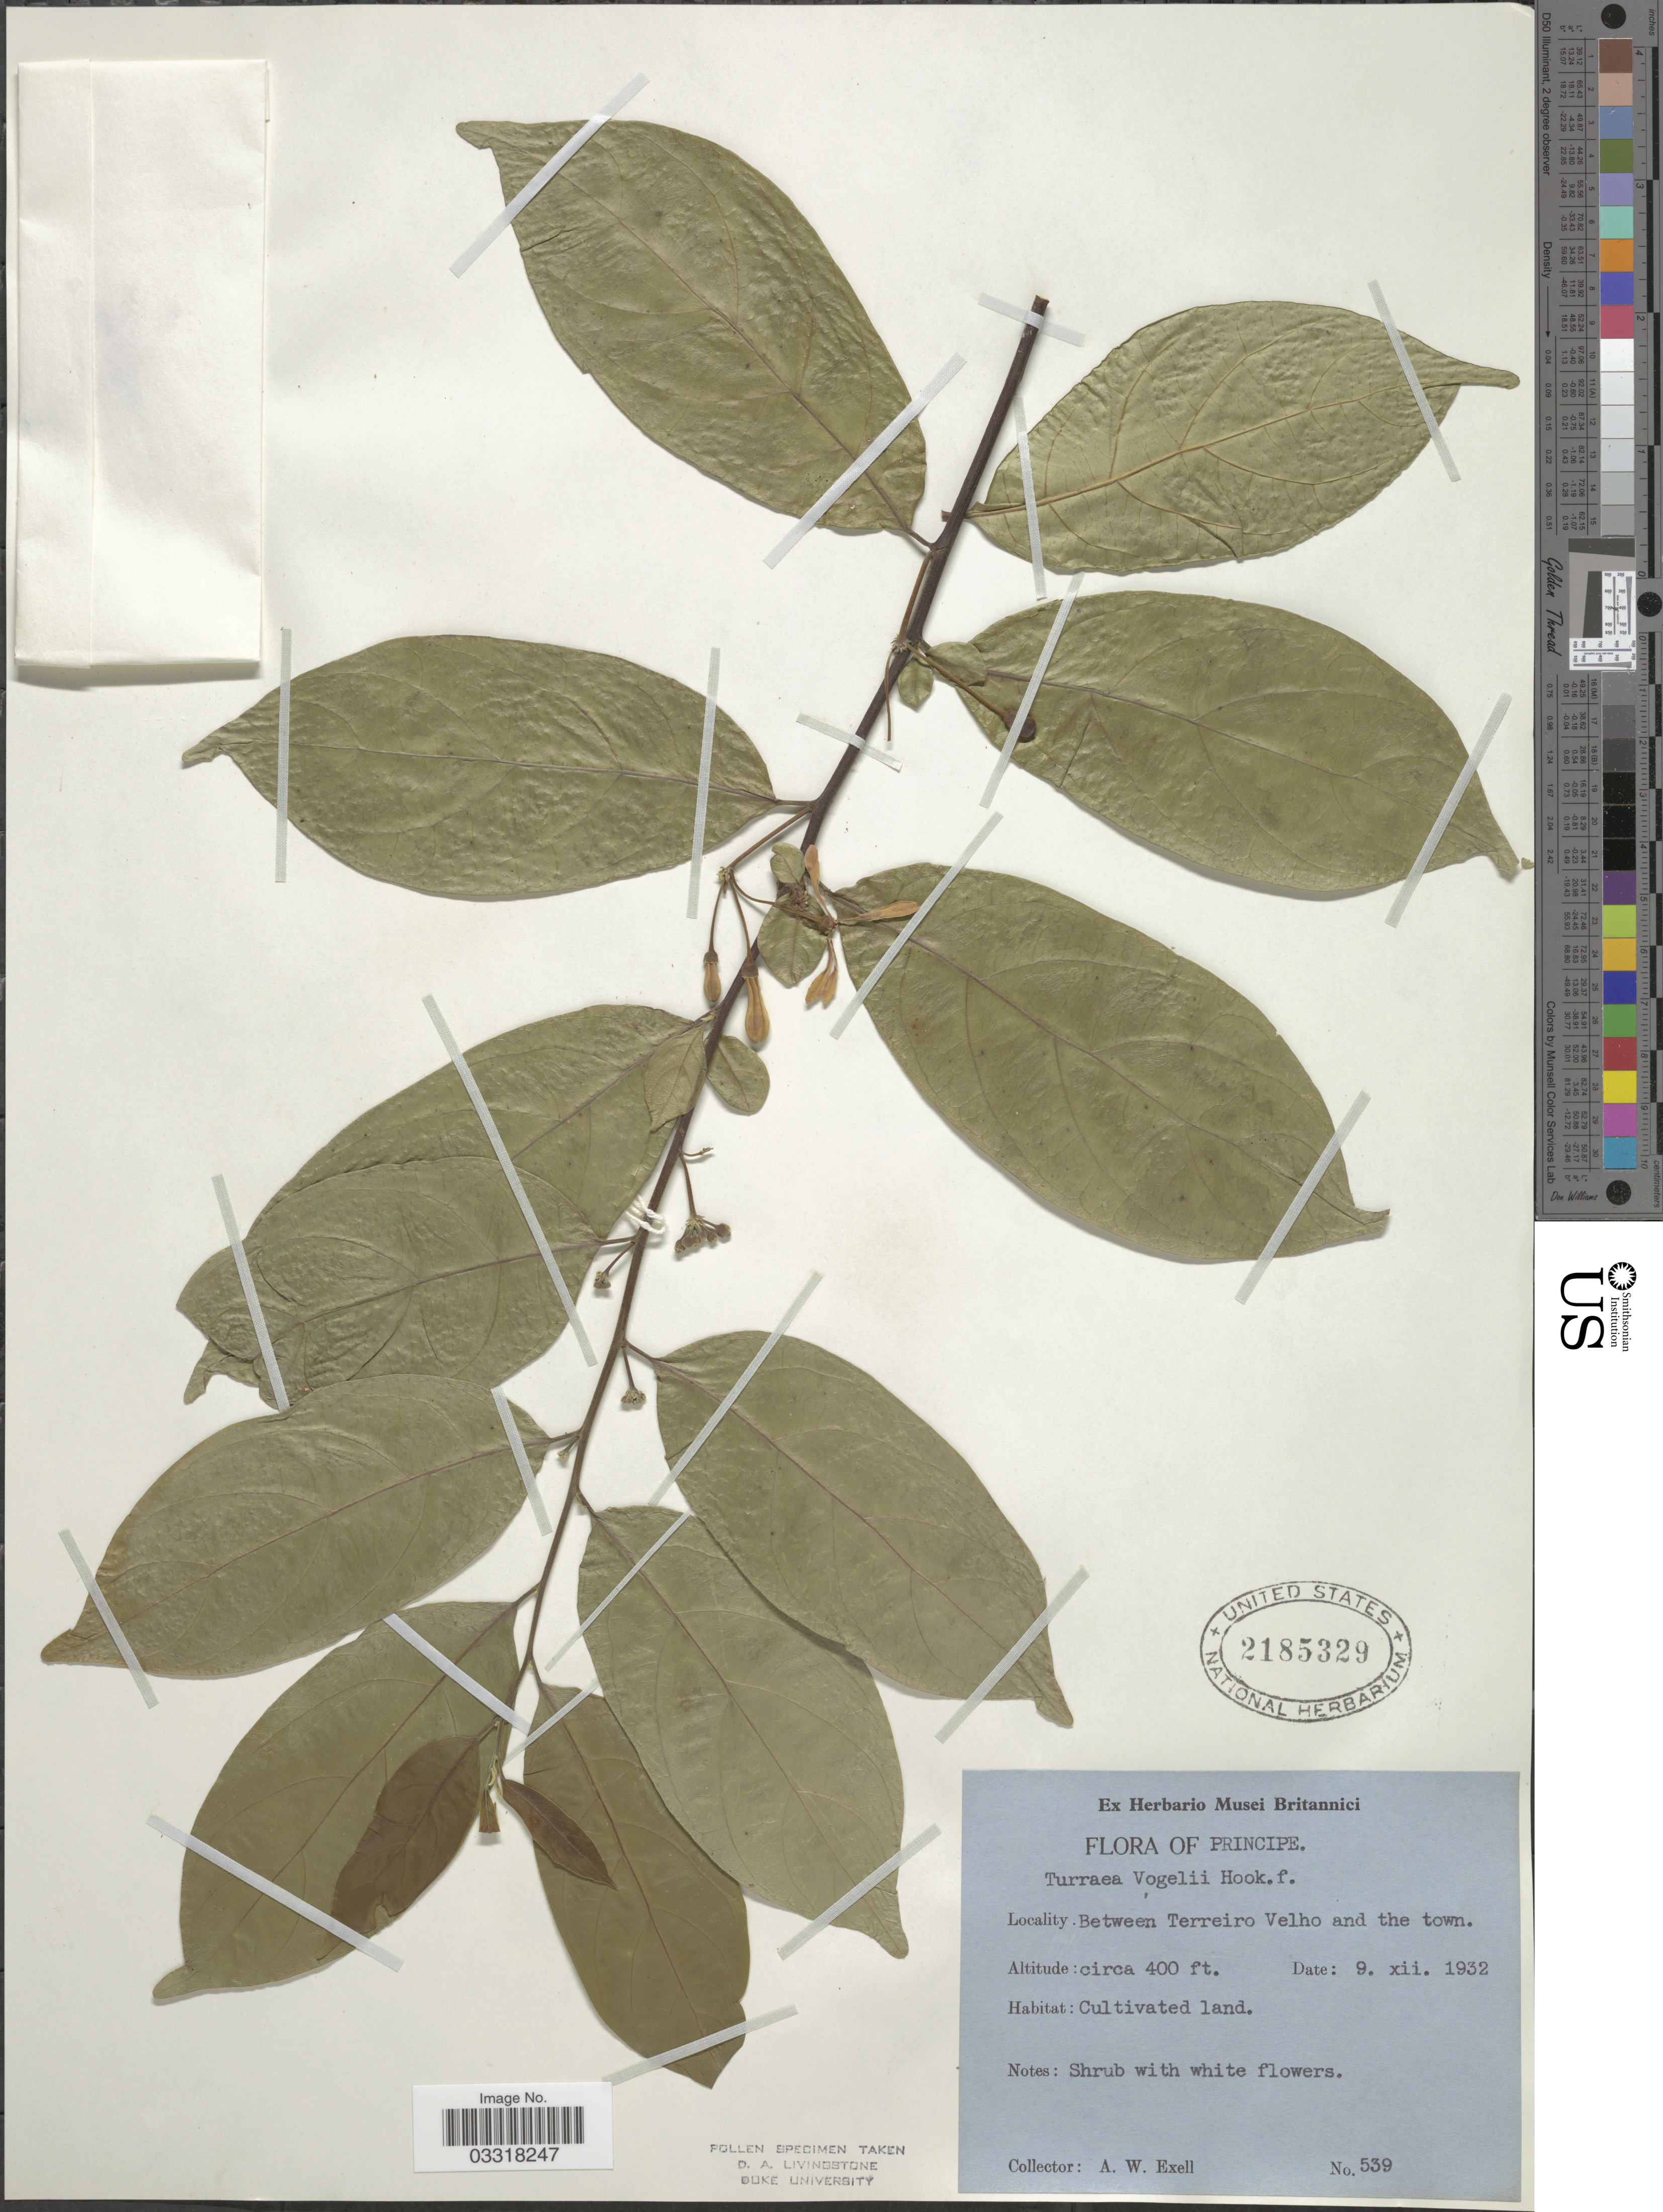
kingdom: Plantae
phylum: Tracheophyta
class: Magnoliopsida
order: Sapindales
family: Meliaceae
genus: Turraea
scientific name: Turraea vogelii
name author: Hook. f. ex Benth.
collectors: A. Exell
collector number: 539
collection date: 1932-12-09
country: São Tomé and Principe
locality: Principe. Between Terreiro Velho and the town.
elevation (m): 122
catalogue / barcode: US 2185329